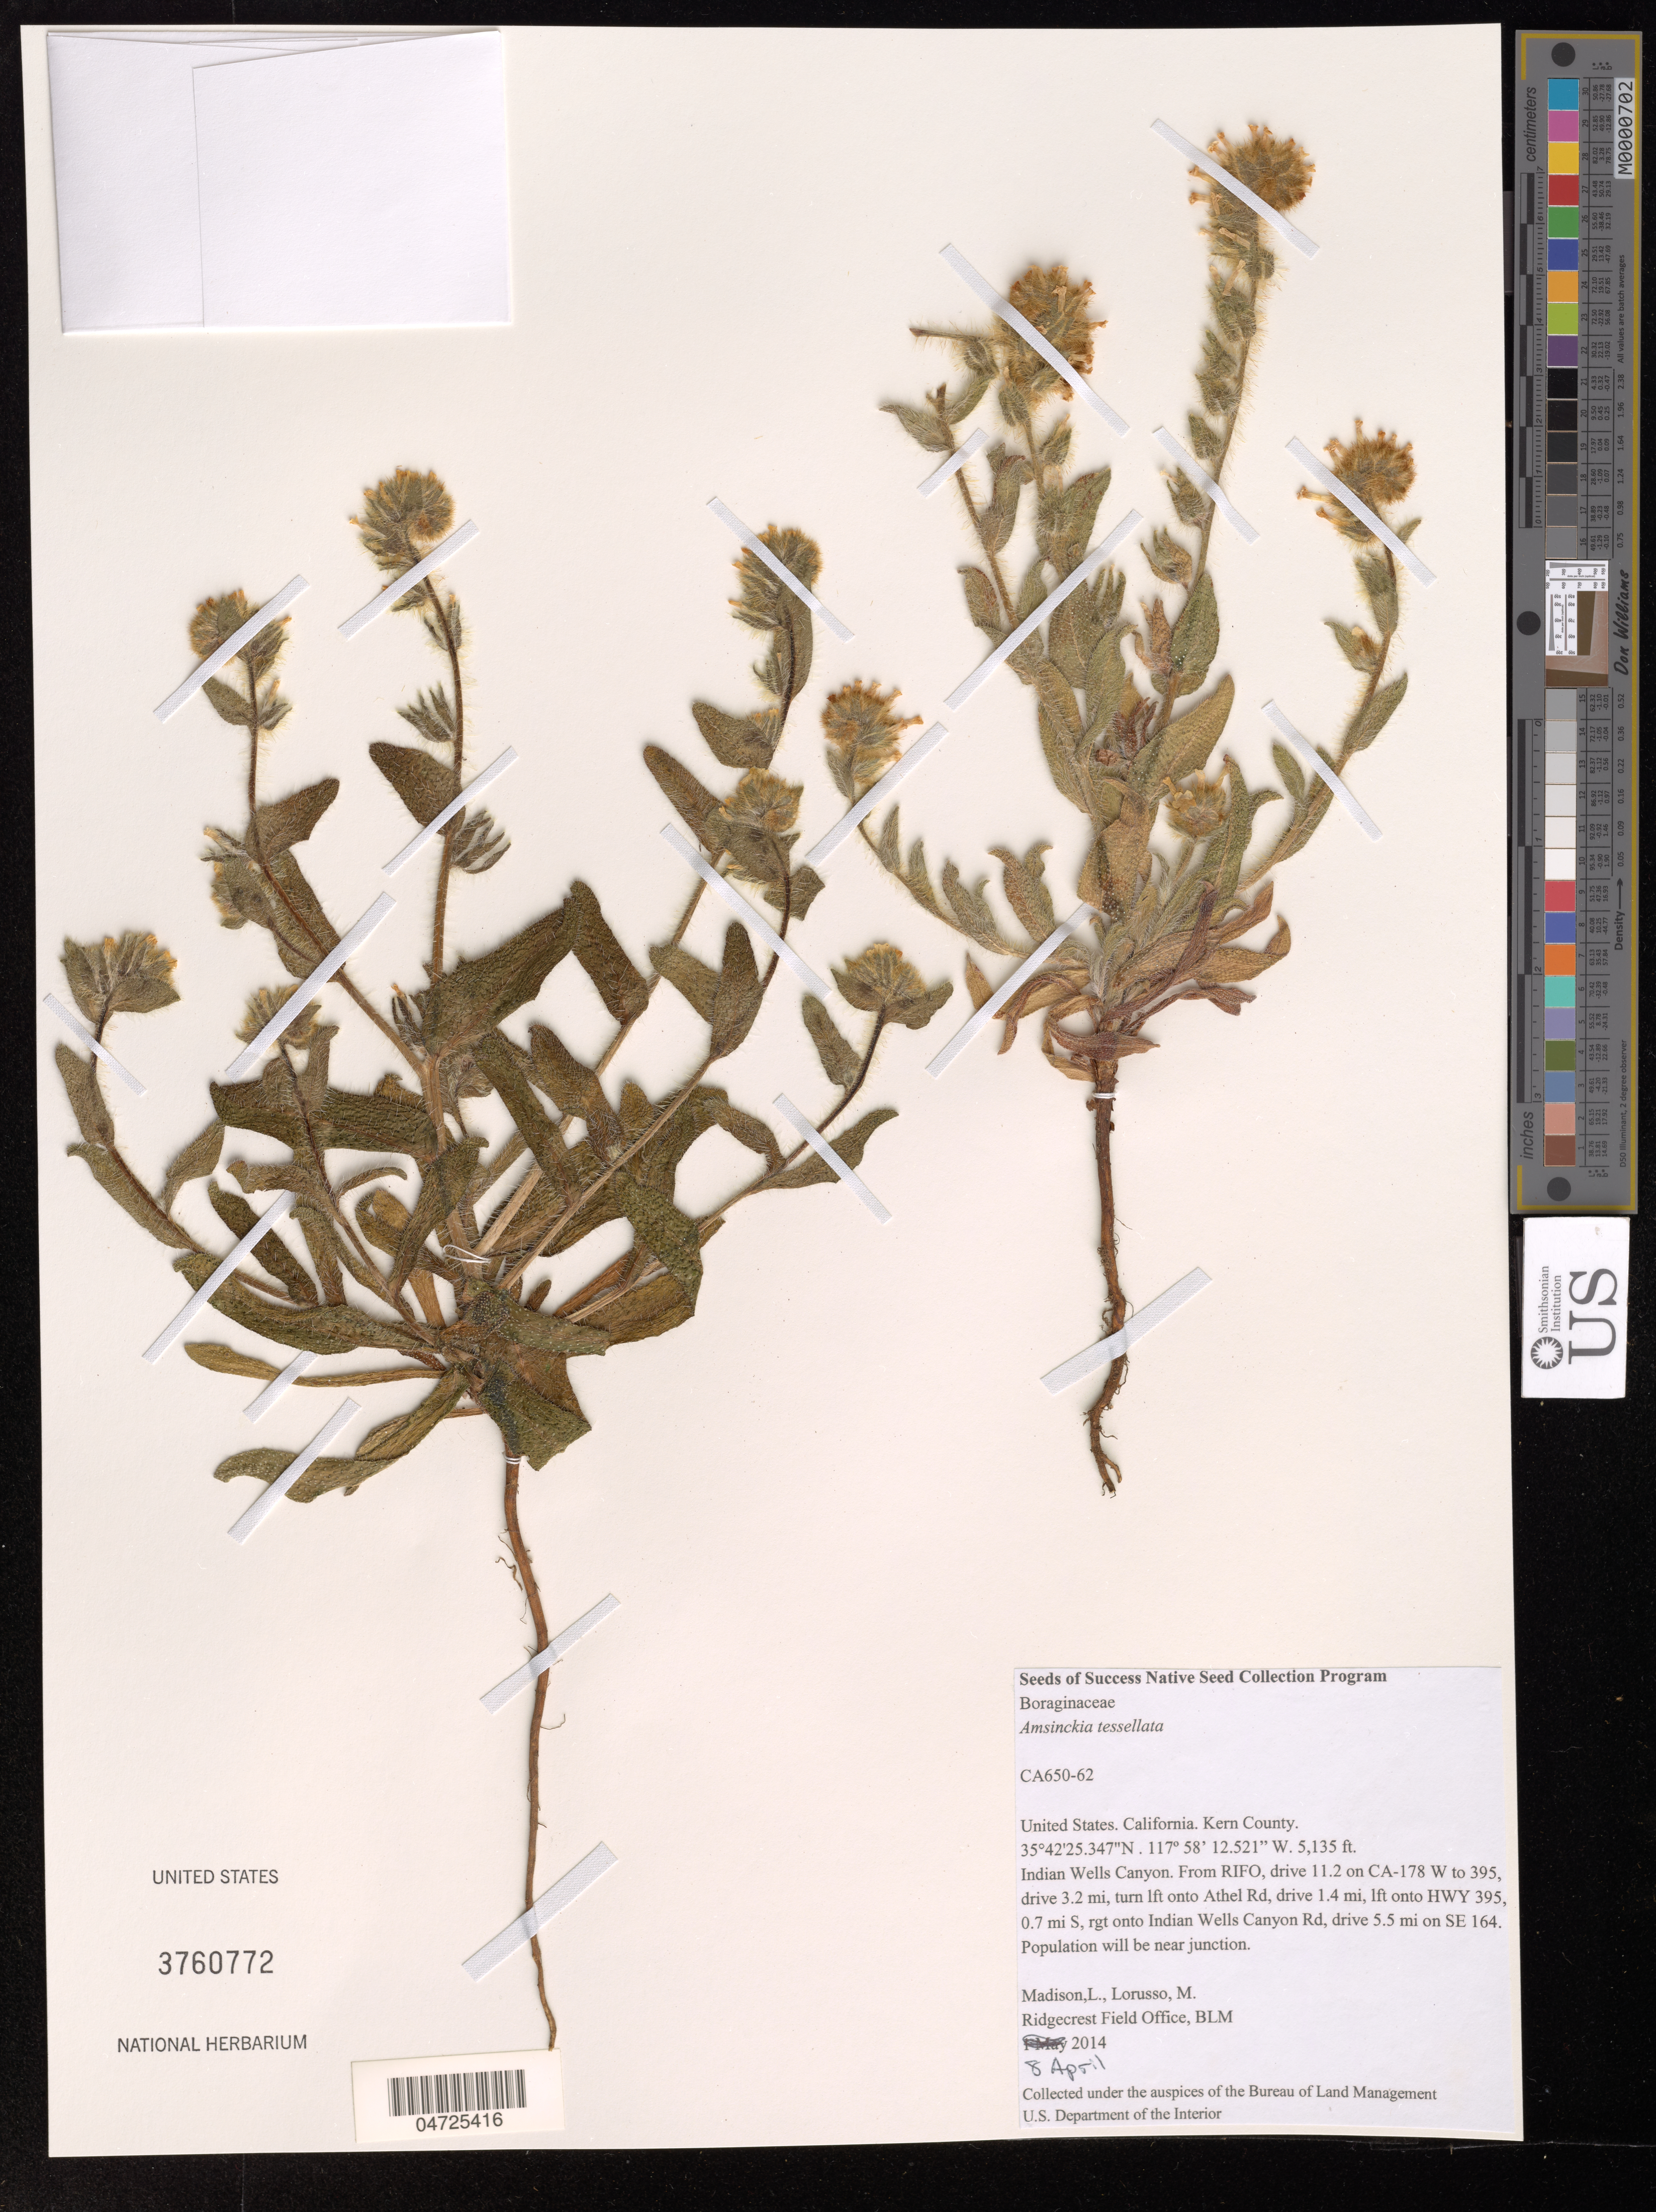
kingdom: Plantae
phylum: Tracheophyta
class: Magnoliopsida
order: Boraginales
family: Boraginaceae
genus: Amsinckia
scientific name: Amsinckia tessellata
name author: A. Gray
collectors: L. Madison & M. Lorusso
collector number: CA650-62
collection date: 2014-04-08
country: United States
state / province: California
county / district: Kern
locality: Kern County. Indian Wells Canyon. From RIFO, drive 11.2 on CA-178 W to 395, drive 3.2 mi, turn lft onto Athel Rd, drive 1.4 mi, lft onto HWY 395, 0.7 mi S, rgt onto Indian Wells Canyon Rd, drive 5.5 mi on SE 164. Population will be near junction.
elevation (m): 1565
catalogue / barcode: US 3760772